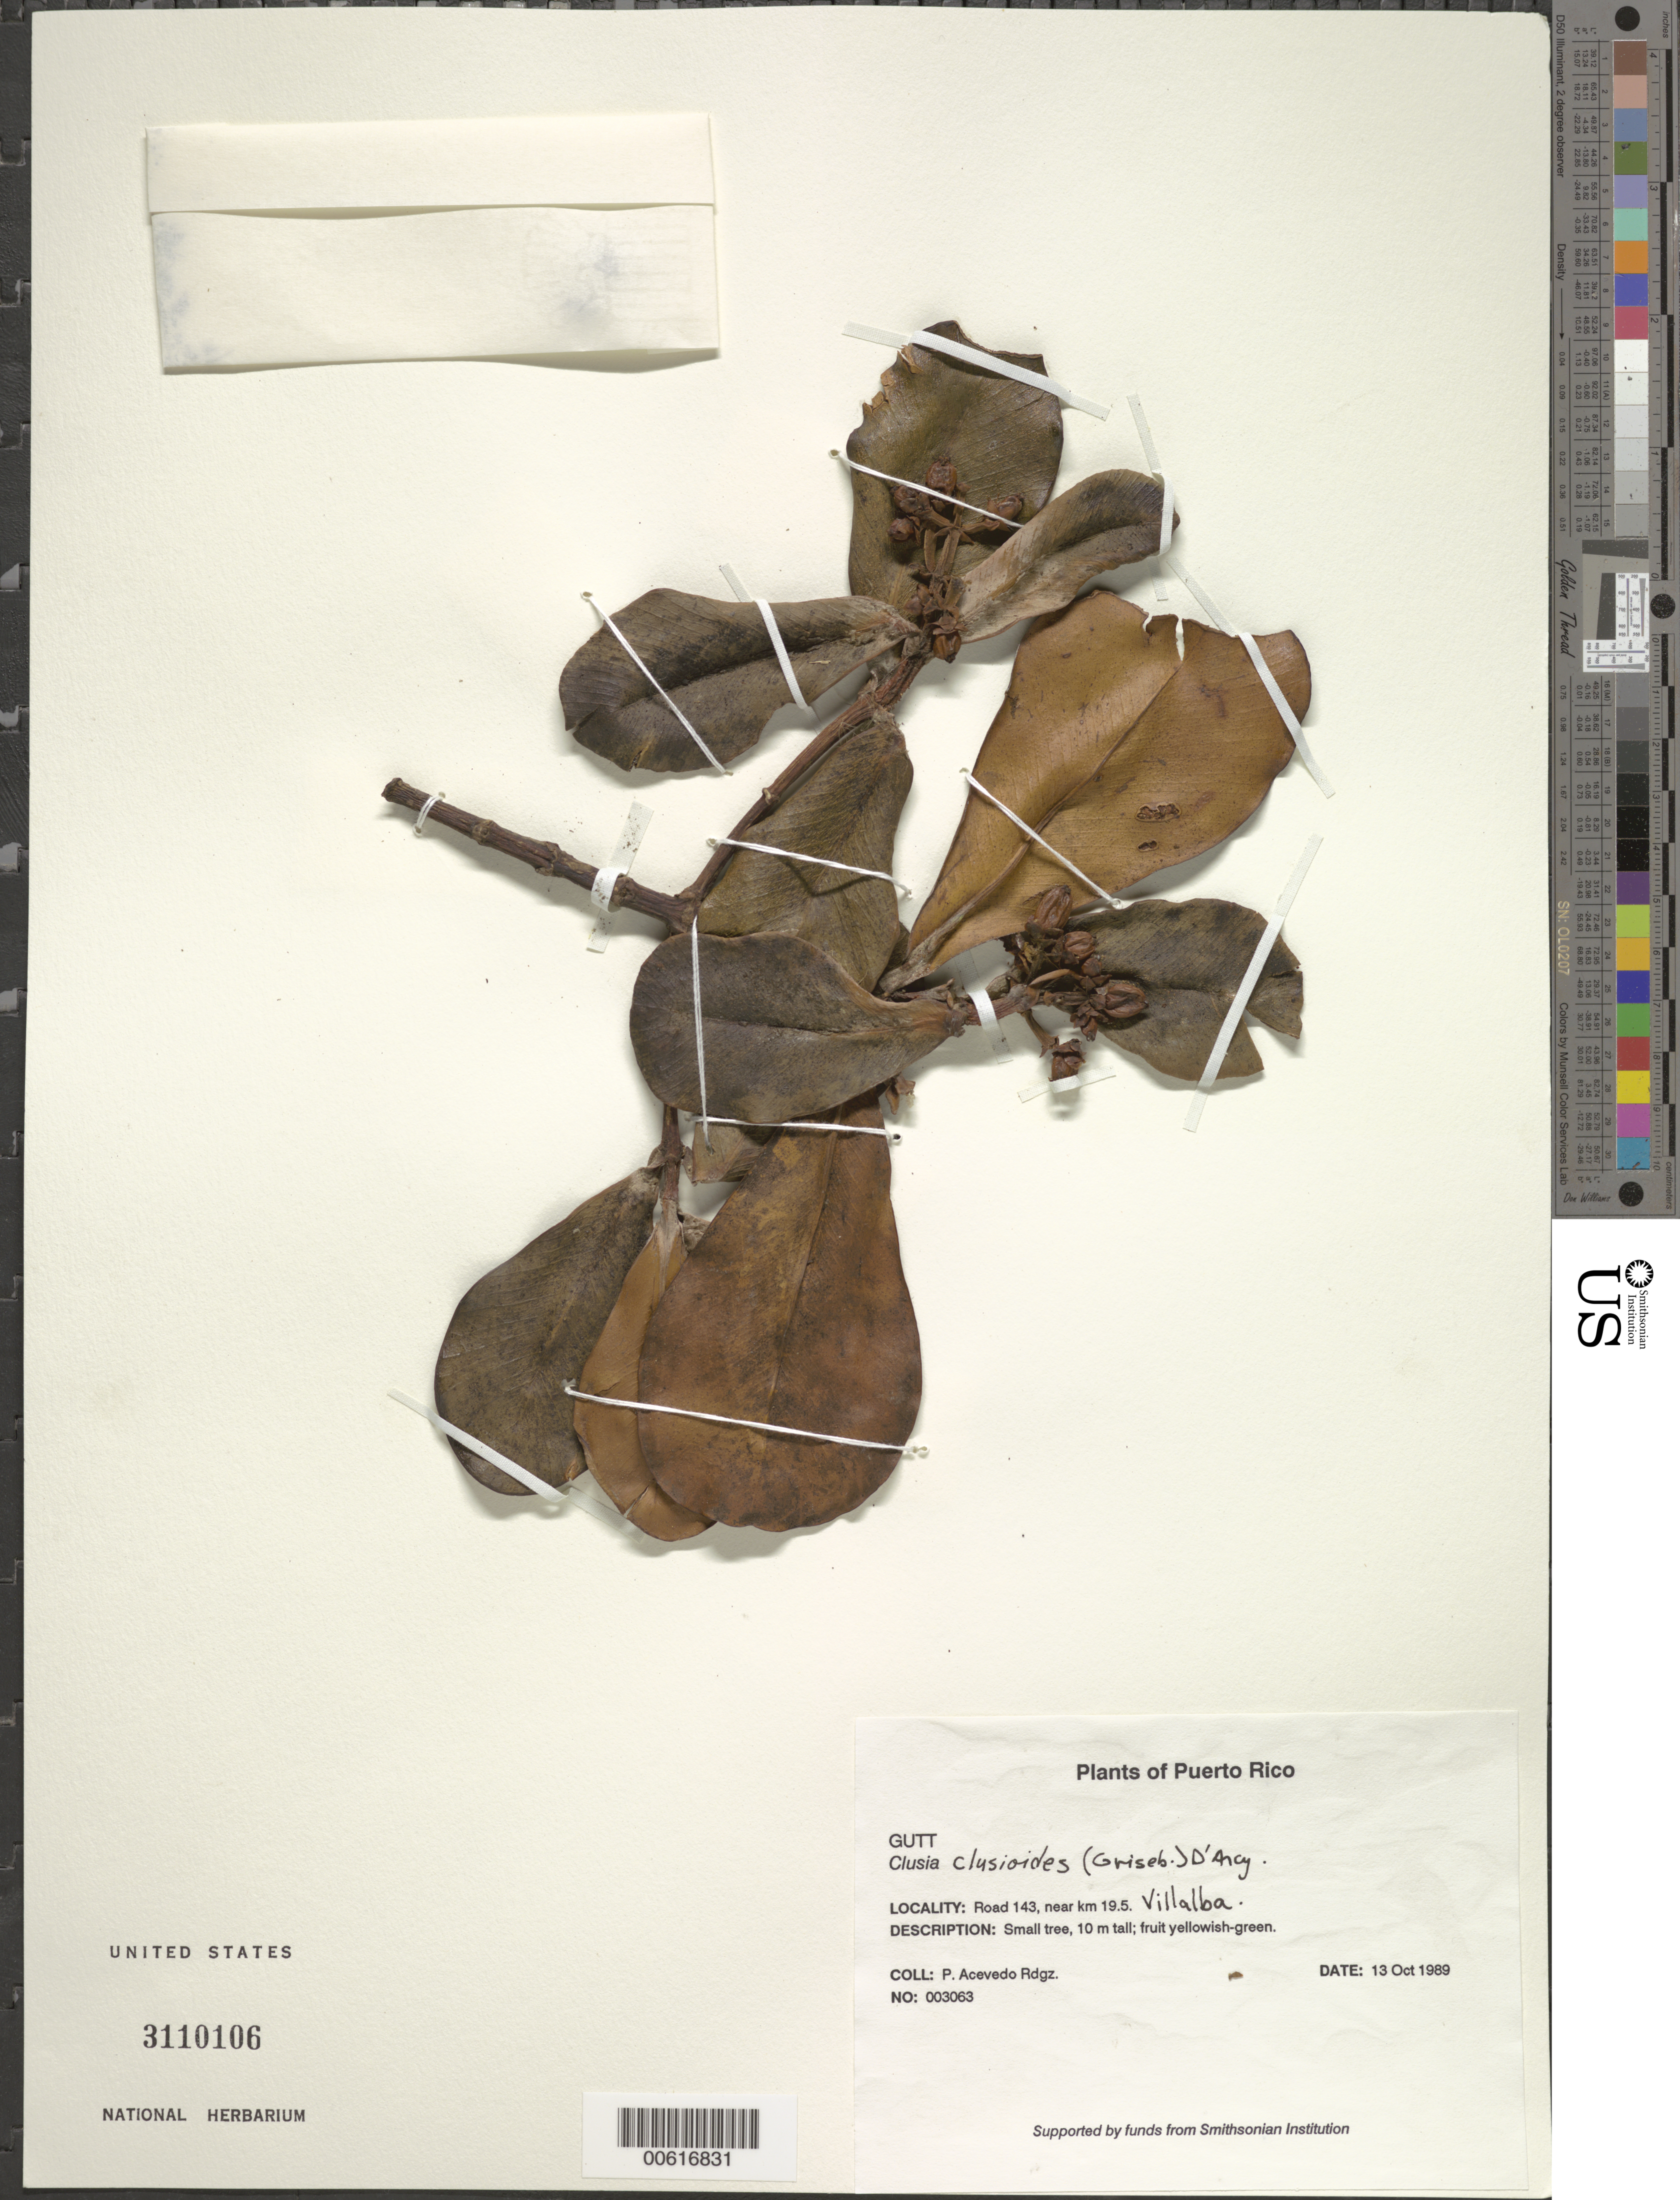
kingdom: Plantae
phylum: Tracheophyta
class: Magnoliopsida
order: Malpighiales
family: Clusiaceae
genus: Clusia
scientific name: Clusia clusioides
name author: (Griseb.) D'Arcy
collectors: P. Acevedo-Rodr.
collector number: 3063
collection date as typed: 13 Oct 1989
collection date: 1989-10-13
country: Puerto Rico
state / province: Jayuya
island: Puerto Rico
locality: Jayuya: Road 143, km 19.7.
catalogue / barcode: US 3110106